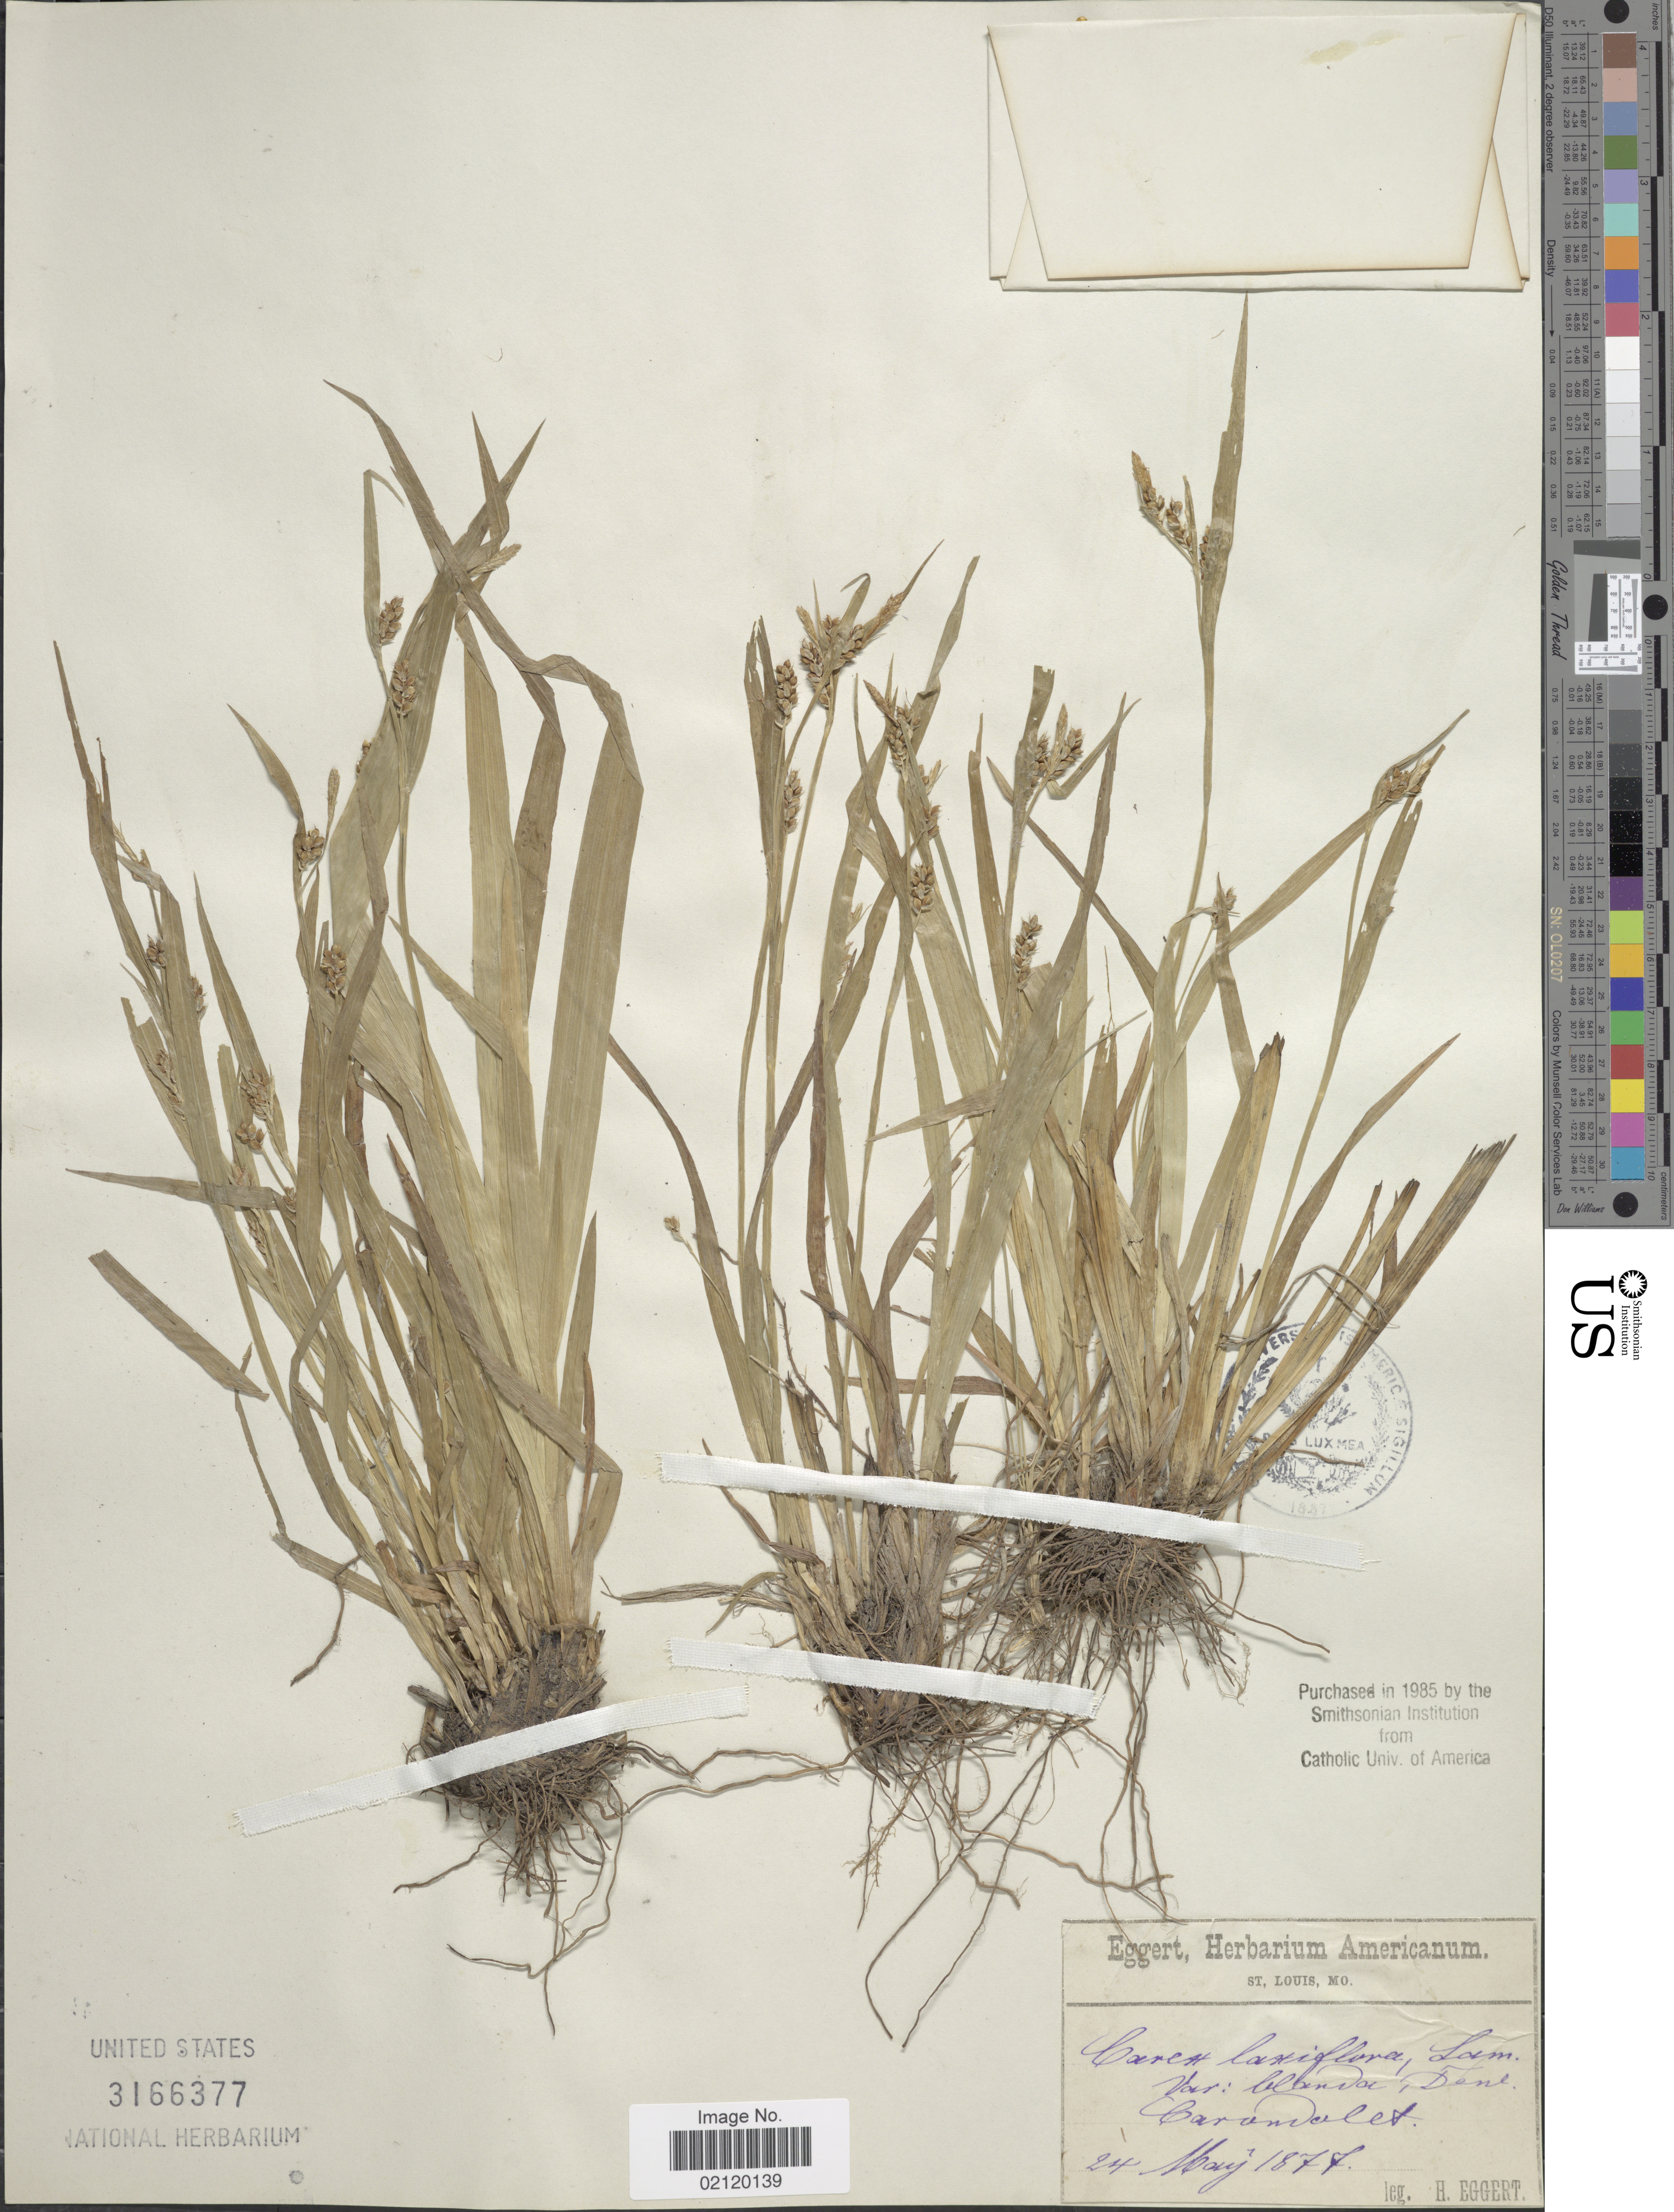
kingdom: Plantae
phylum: Tracheophyta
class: Liliopsida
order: Poales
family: Cyperaceae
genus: Carex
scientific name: Carex laxiflora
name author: Lam.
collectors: H. Eggert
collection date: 1877-05-24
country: United States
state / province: Missouri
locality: Carondelet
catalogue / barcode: US 3166377